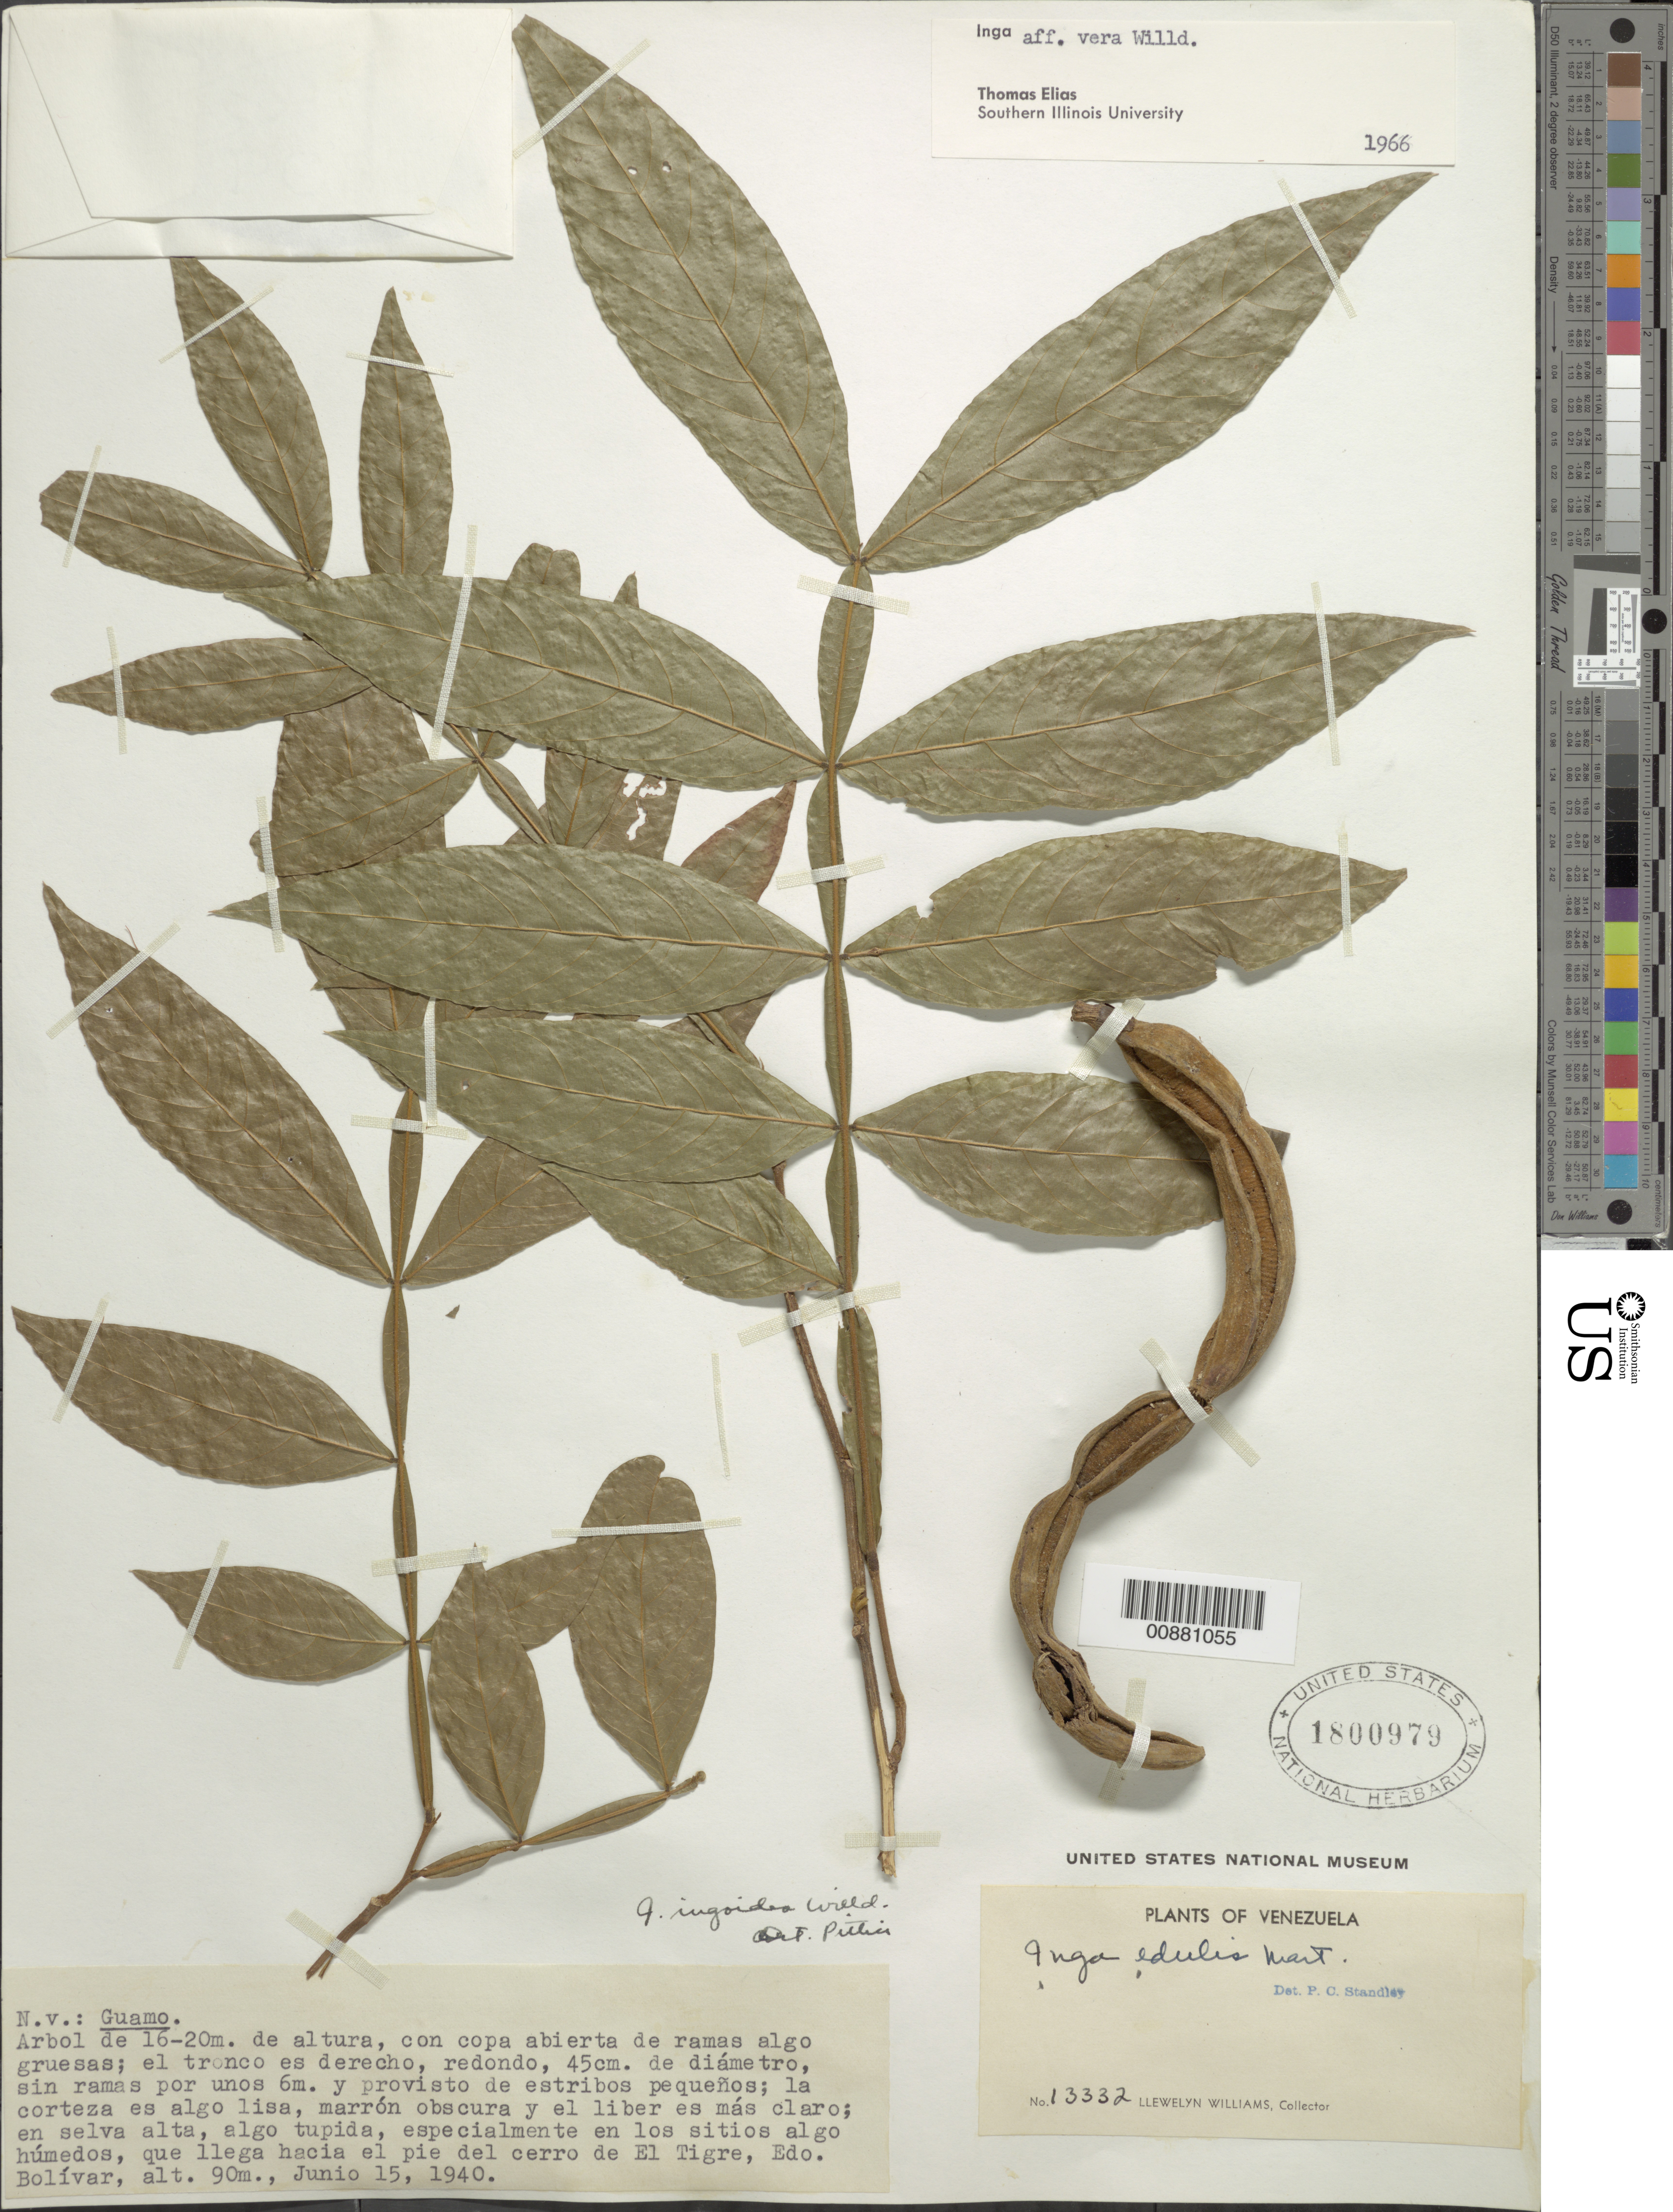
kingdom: Plantae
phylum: Tracheophyta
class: Magnoliopsida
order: Fabales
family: Fabaceae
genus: Inga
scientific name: Inga sp.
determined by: Strong, Mark T., (BOT), Smithsonian Institution - National Museum of Natural History (UNITED STATES)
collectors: Ll. Williams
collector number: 13332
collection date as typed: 15-Jun-40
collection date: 1940-06-15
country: Venezuela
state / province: Bolívar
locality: El Tigre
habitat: Selva alta, algo tupida, especialmente en los sitios algo humedos, que llega hacia el pie del cerro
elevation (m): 90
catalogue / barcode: US 1800979